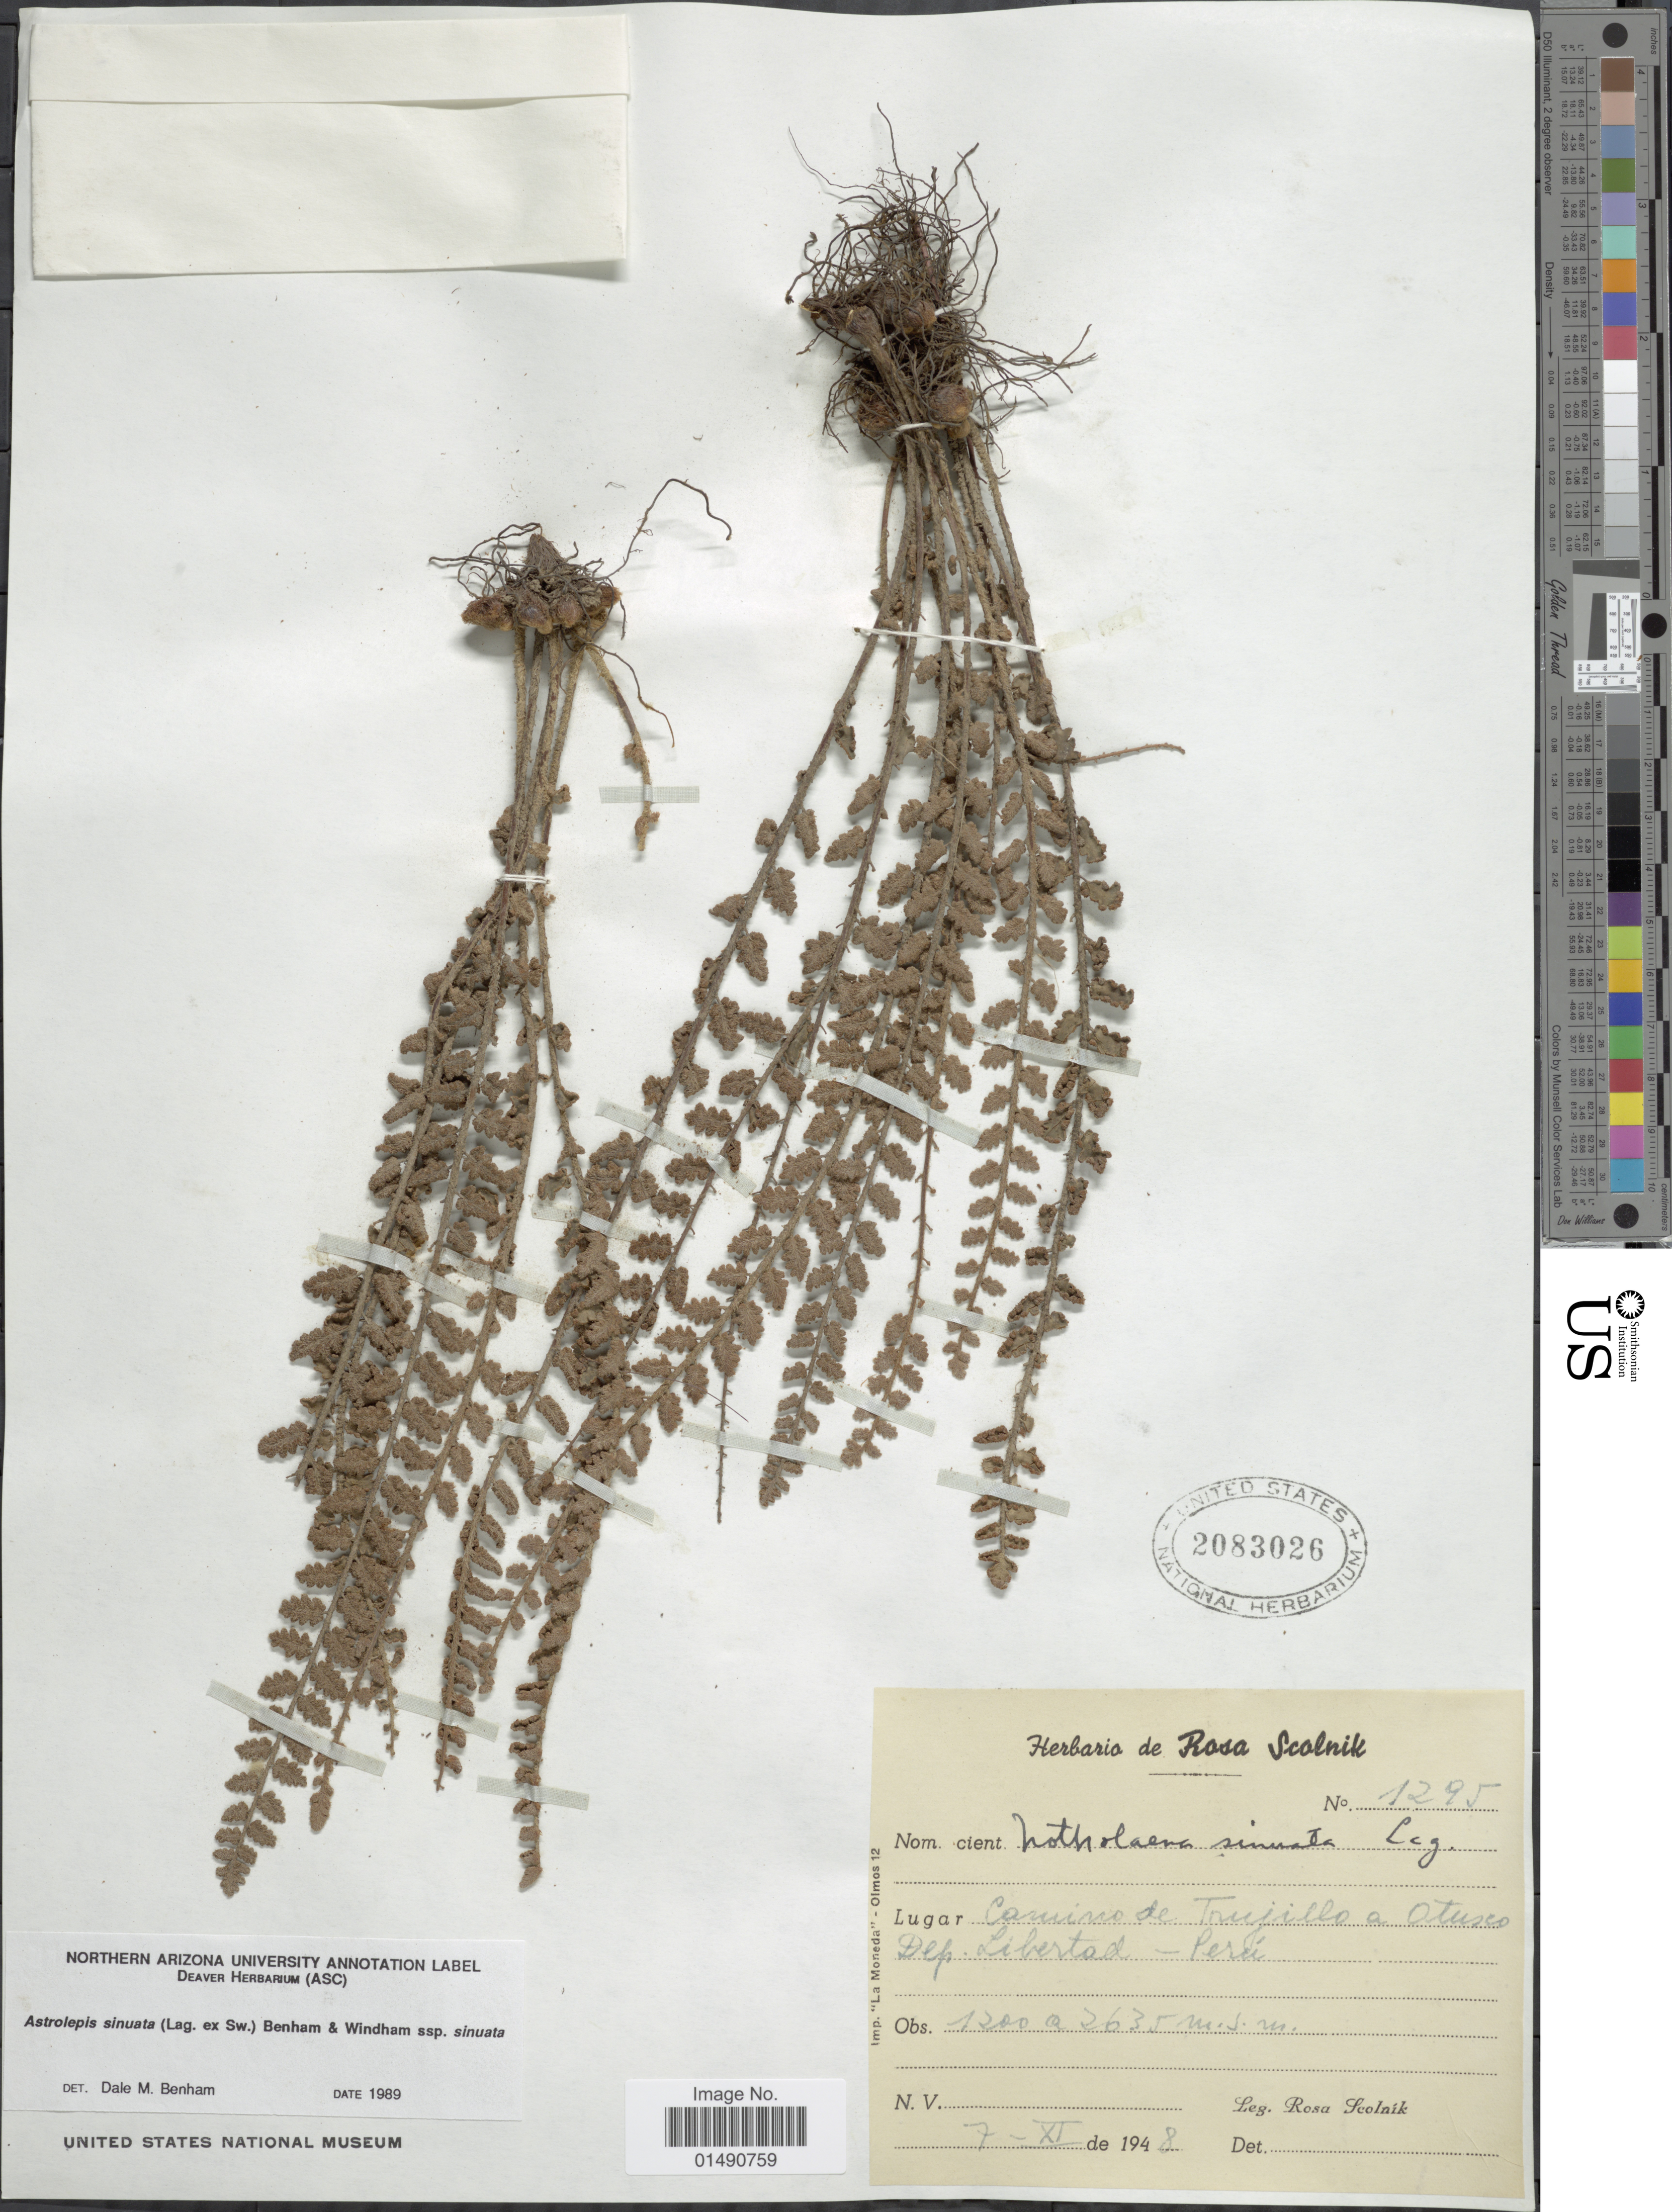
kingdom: Plantae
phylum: Tracheophyta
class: Polypodiopsida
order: Polypodiales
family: Pteridaceae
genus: Astrolepis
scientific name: Astrolepis sinuata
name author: (Lag. ex Sw.) D.M. Benham & Windham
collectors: R. Scolnik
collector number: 1295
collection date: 1948-11-07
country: Peru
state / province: La Libertad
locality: Camino de Trujillo a Otusco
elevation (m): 1200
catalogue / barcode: US 2083026